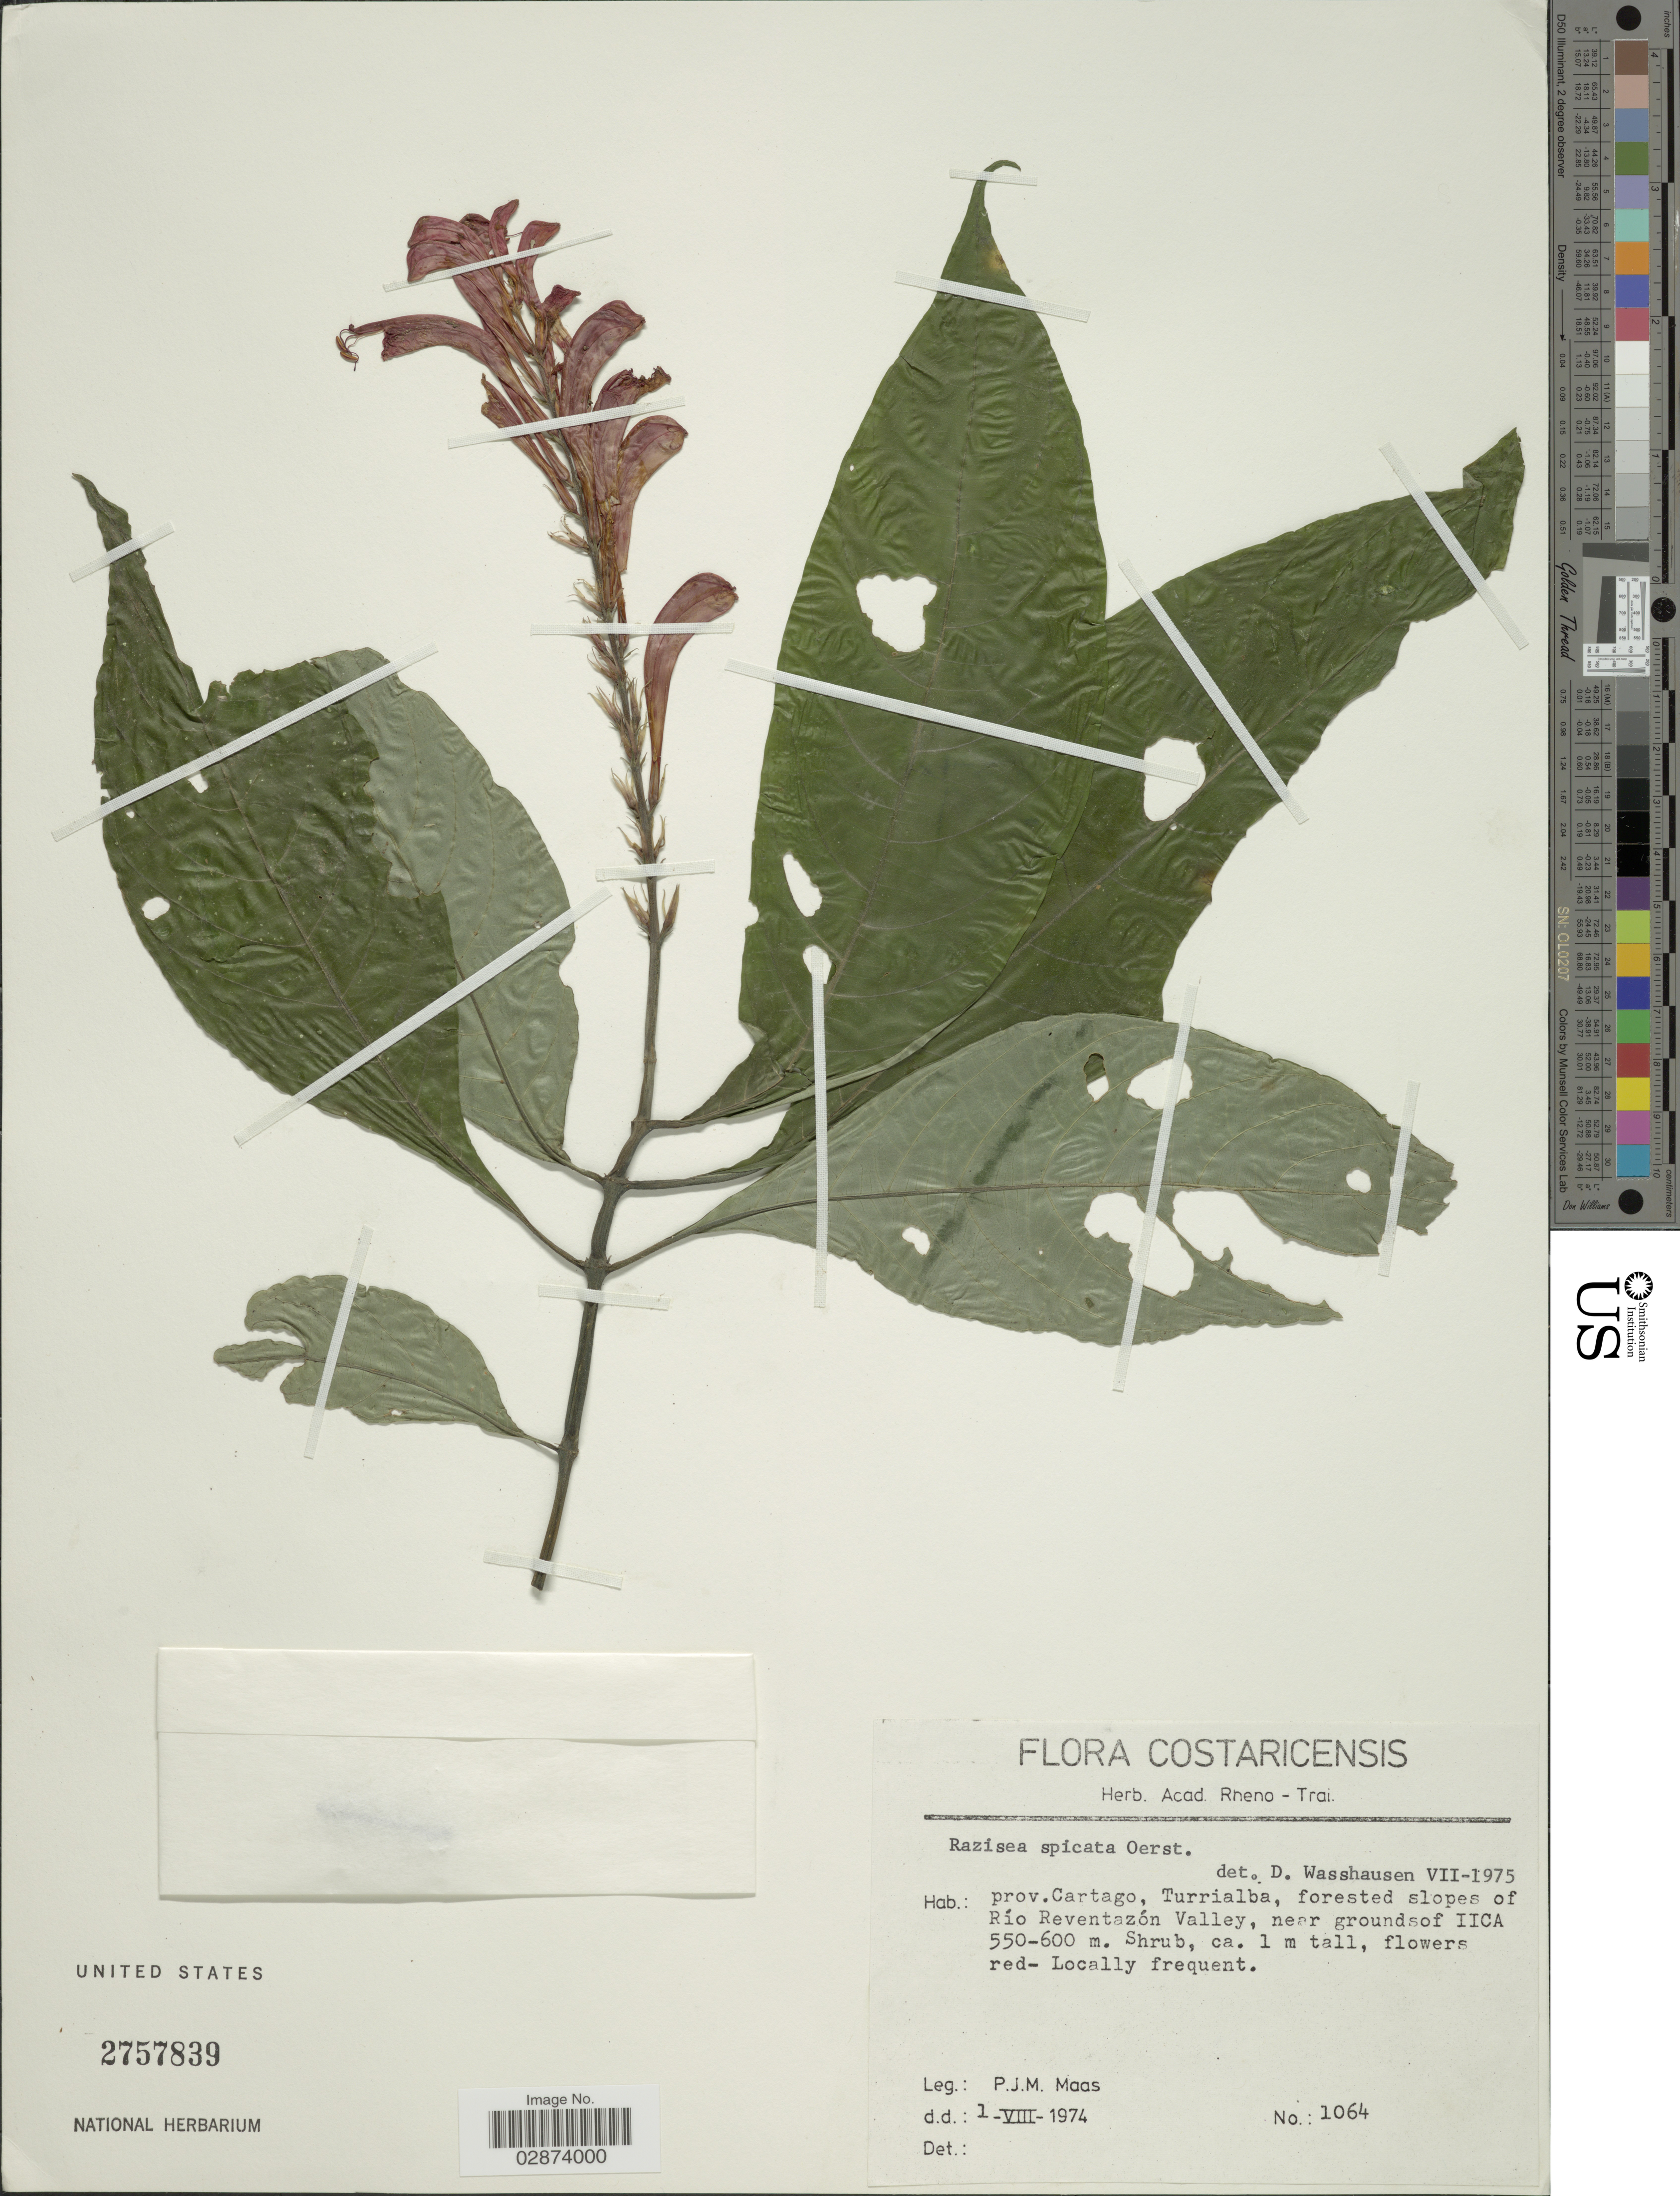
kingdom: Plantae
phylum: Tracheophyta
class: Magnoliopsida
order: Lamiales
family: Acanthaceae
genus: Razisea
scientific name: Razisea spicata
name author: Oerst.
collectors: P. Maas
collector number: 1064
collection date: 1974-08-01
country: Costa Rica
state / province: Cartago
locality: Prov. Cartago, Turriabla, forested slopes of Río Reventazón Valley, near groundsof IICA.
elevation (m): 550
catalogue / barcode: US 2757839